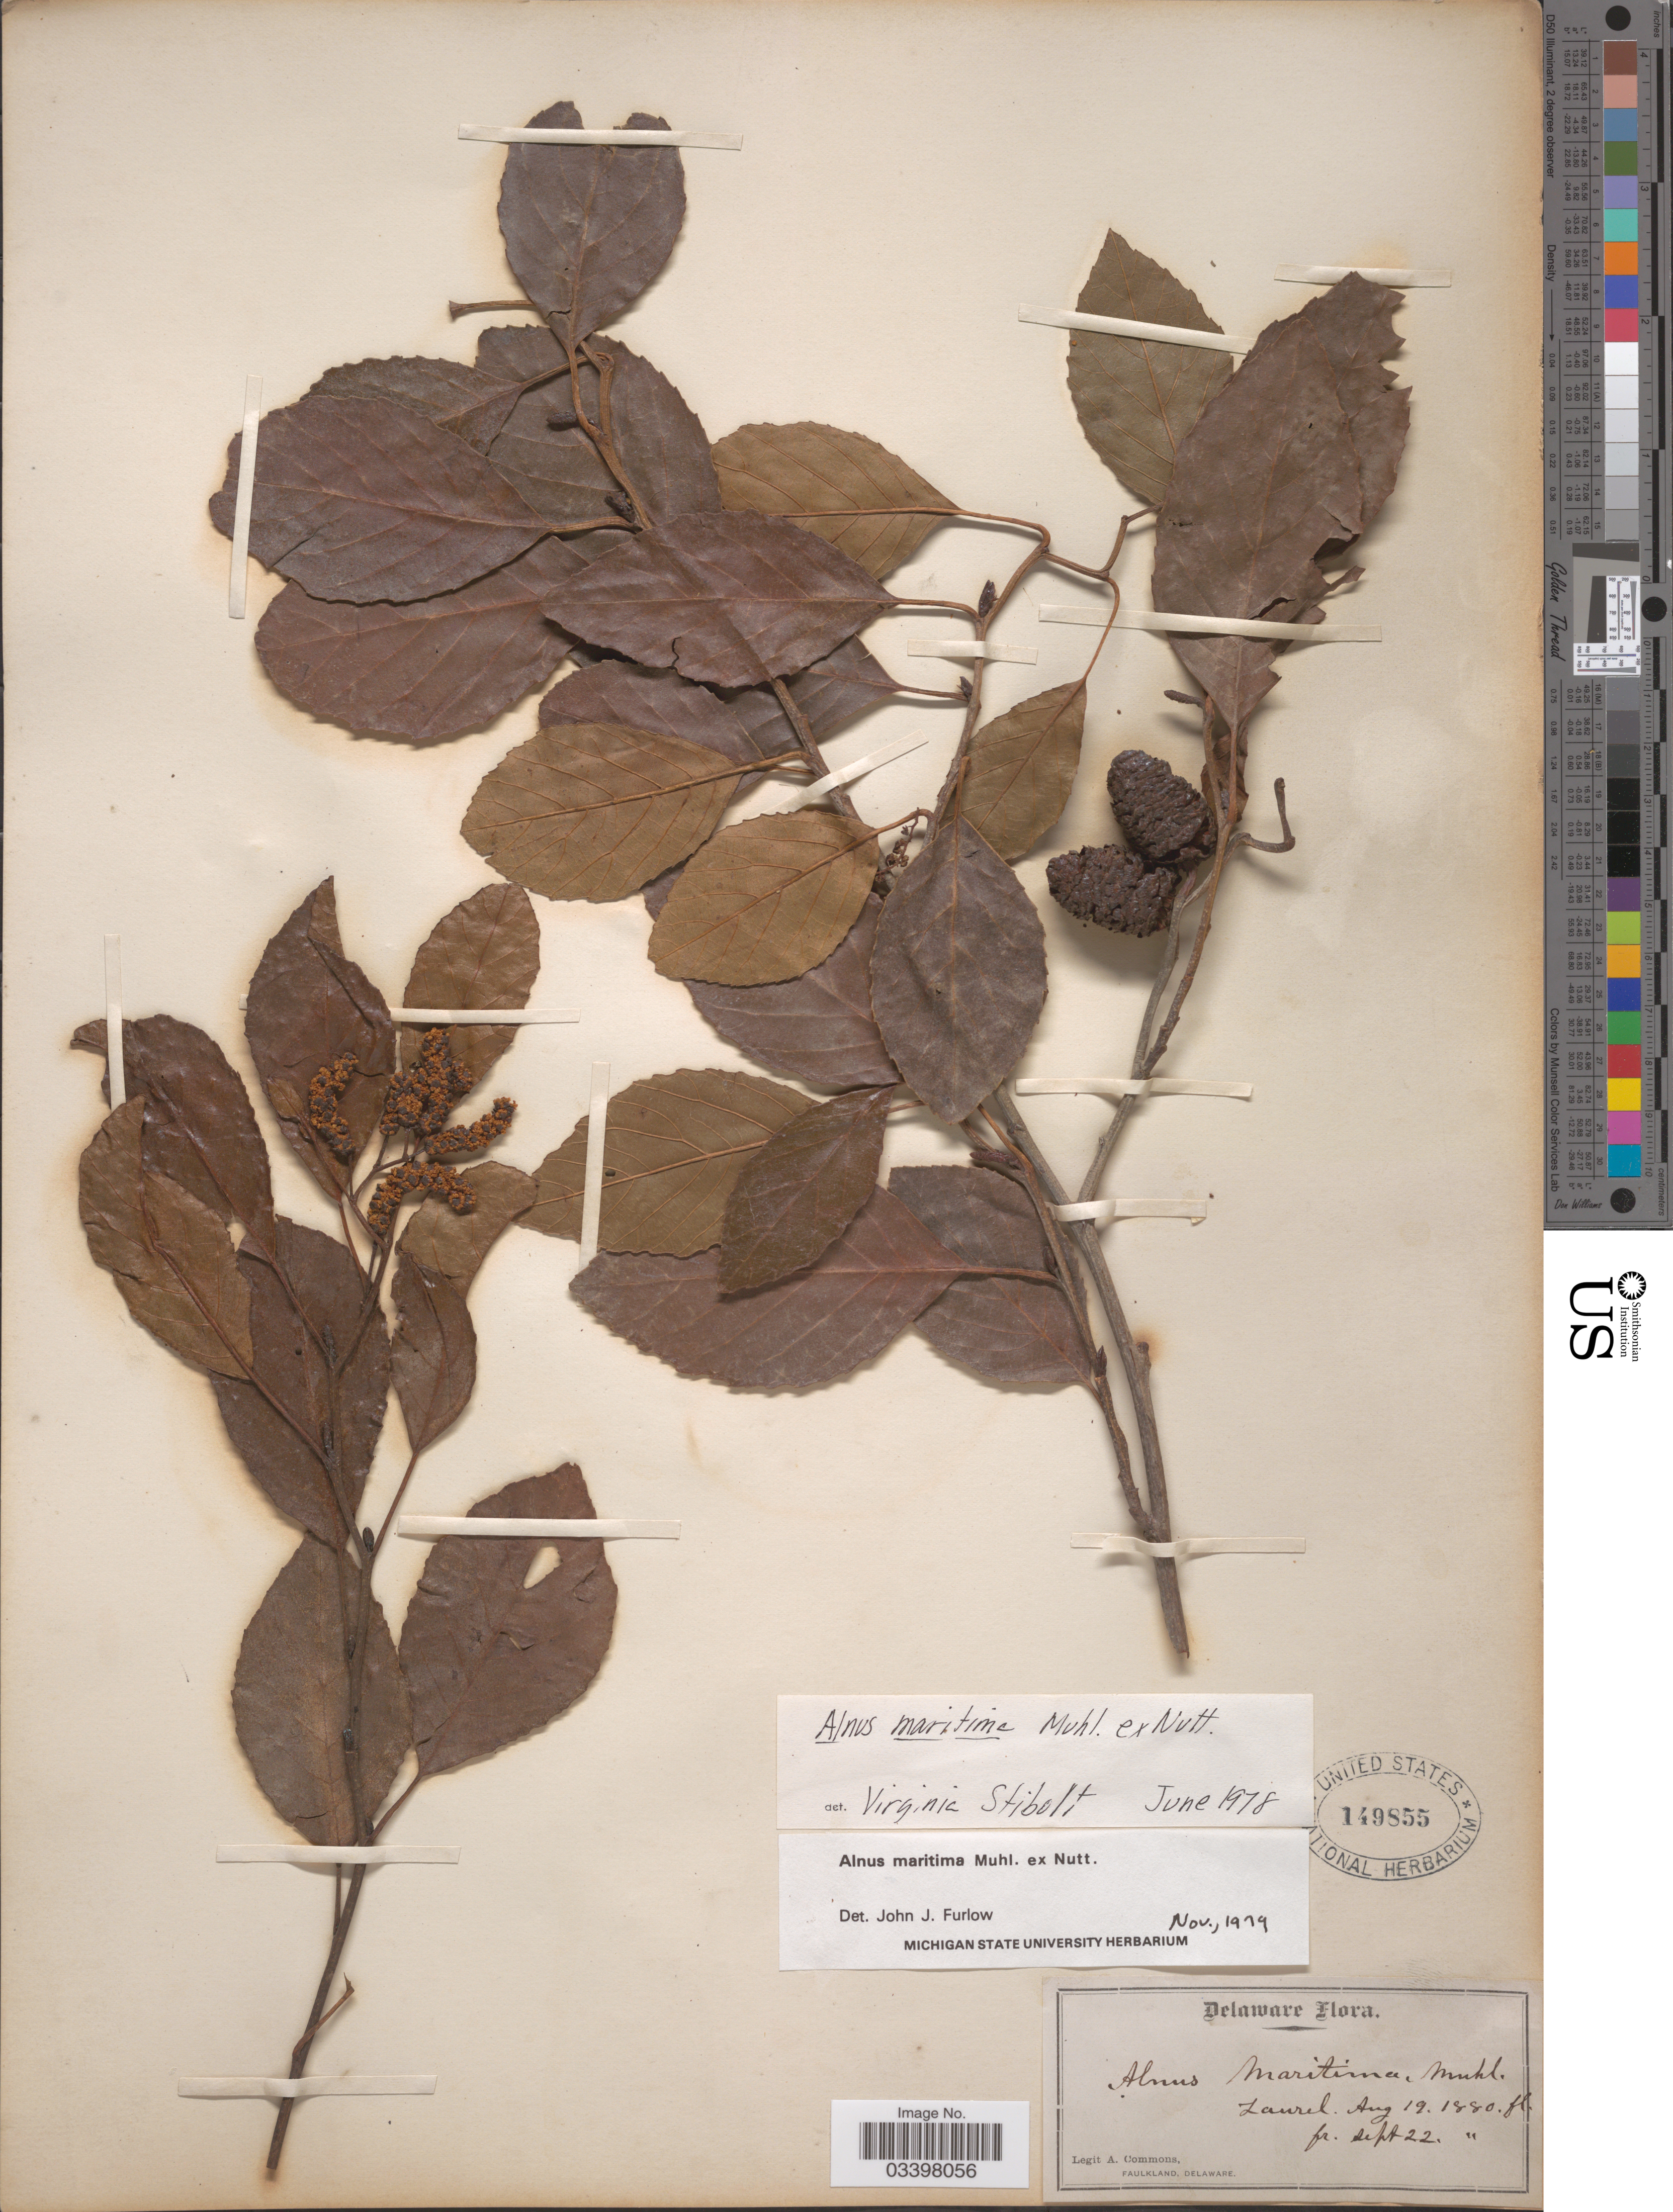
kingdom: Plantae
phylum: Tracheophyta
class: Magnoliopsida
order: Fagales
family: Betulaceae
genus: Alnus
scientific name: Alnus maritima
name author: (Marshall) Muhl. ex Nutt.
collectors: A. Commons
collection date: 1880-08-19/1880-09-22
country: United States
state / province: Delaware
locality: Laurel.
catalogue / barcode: US 149855